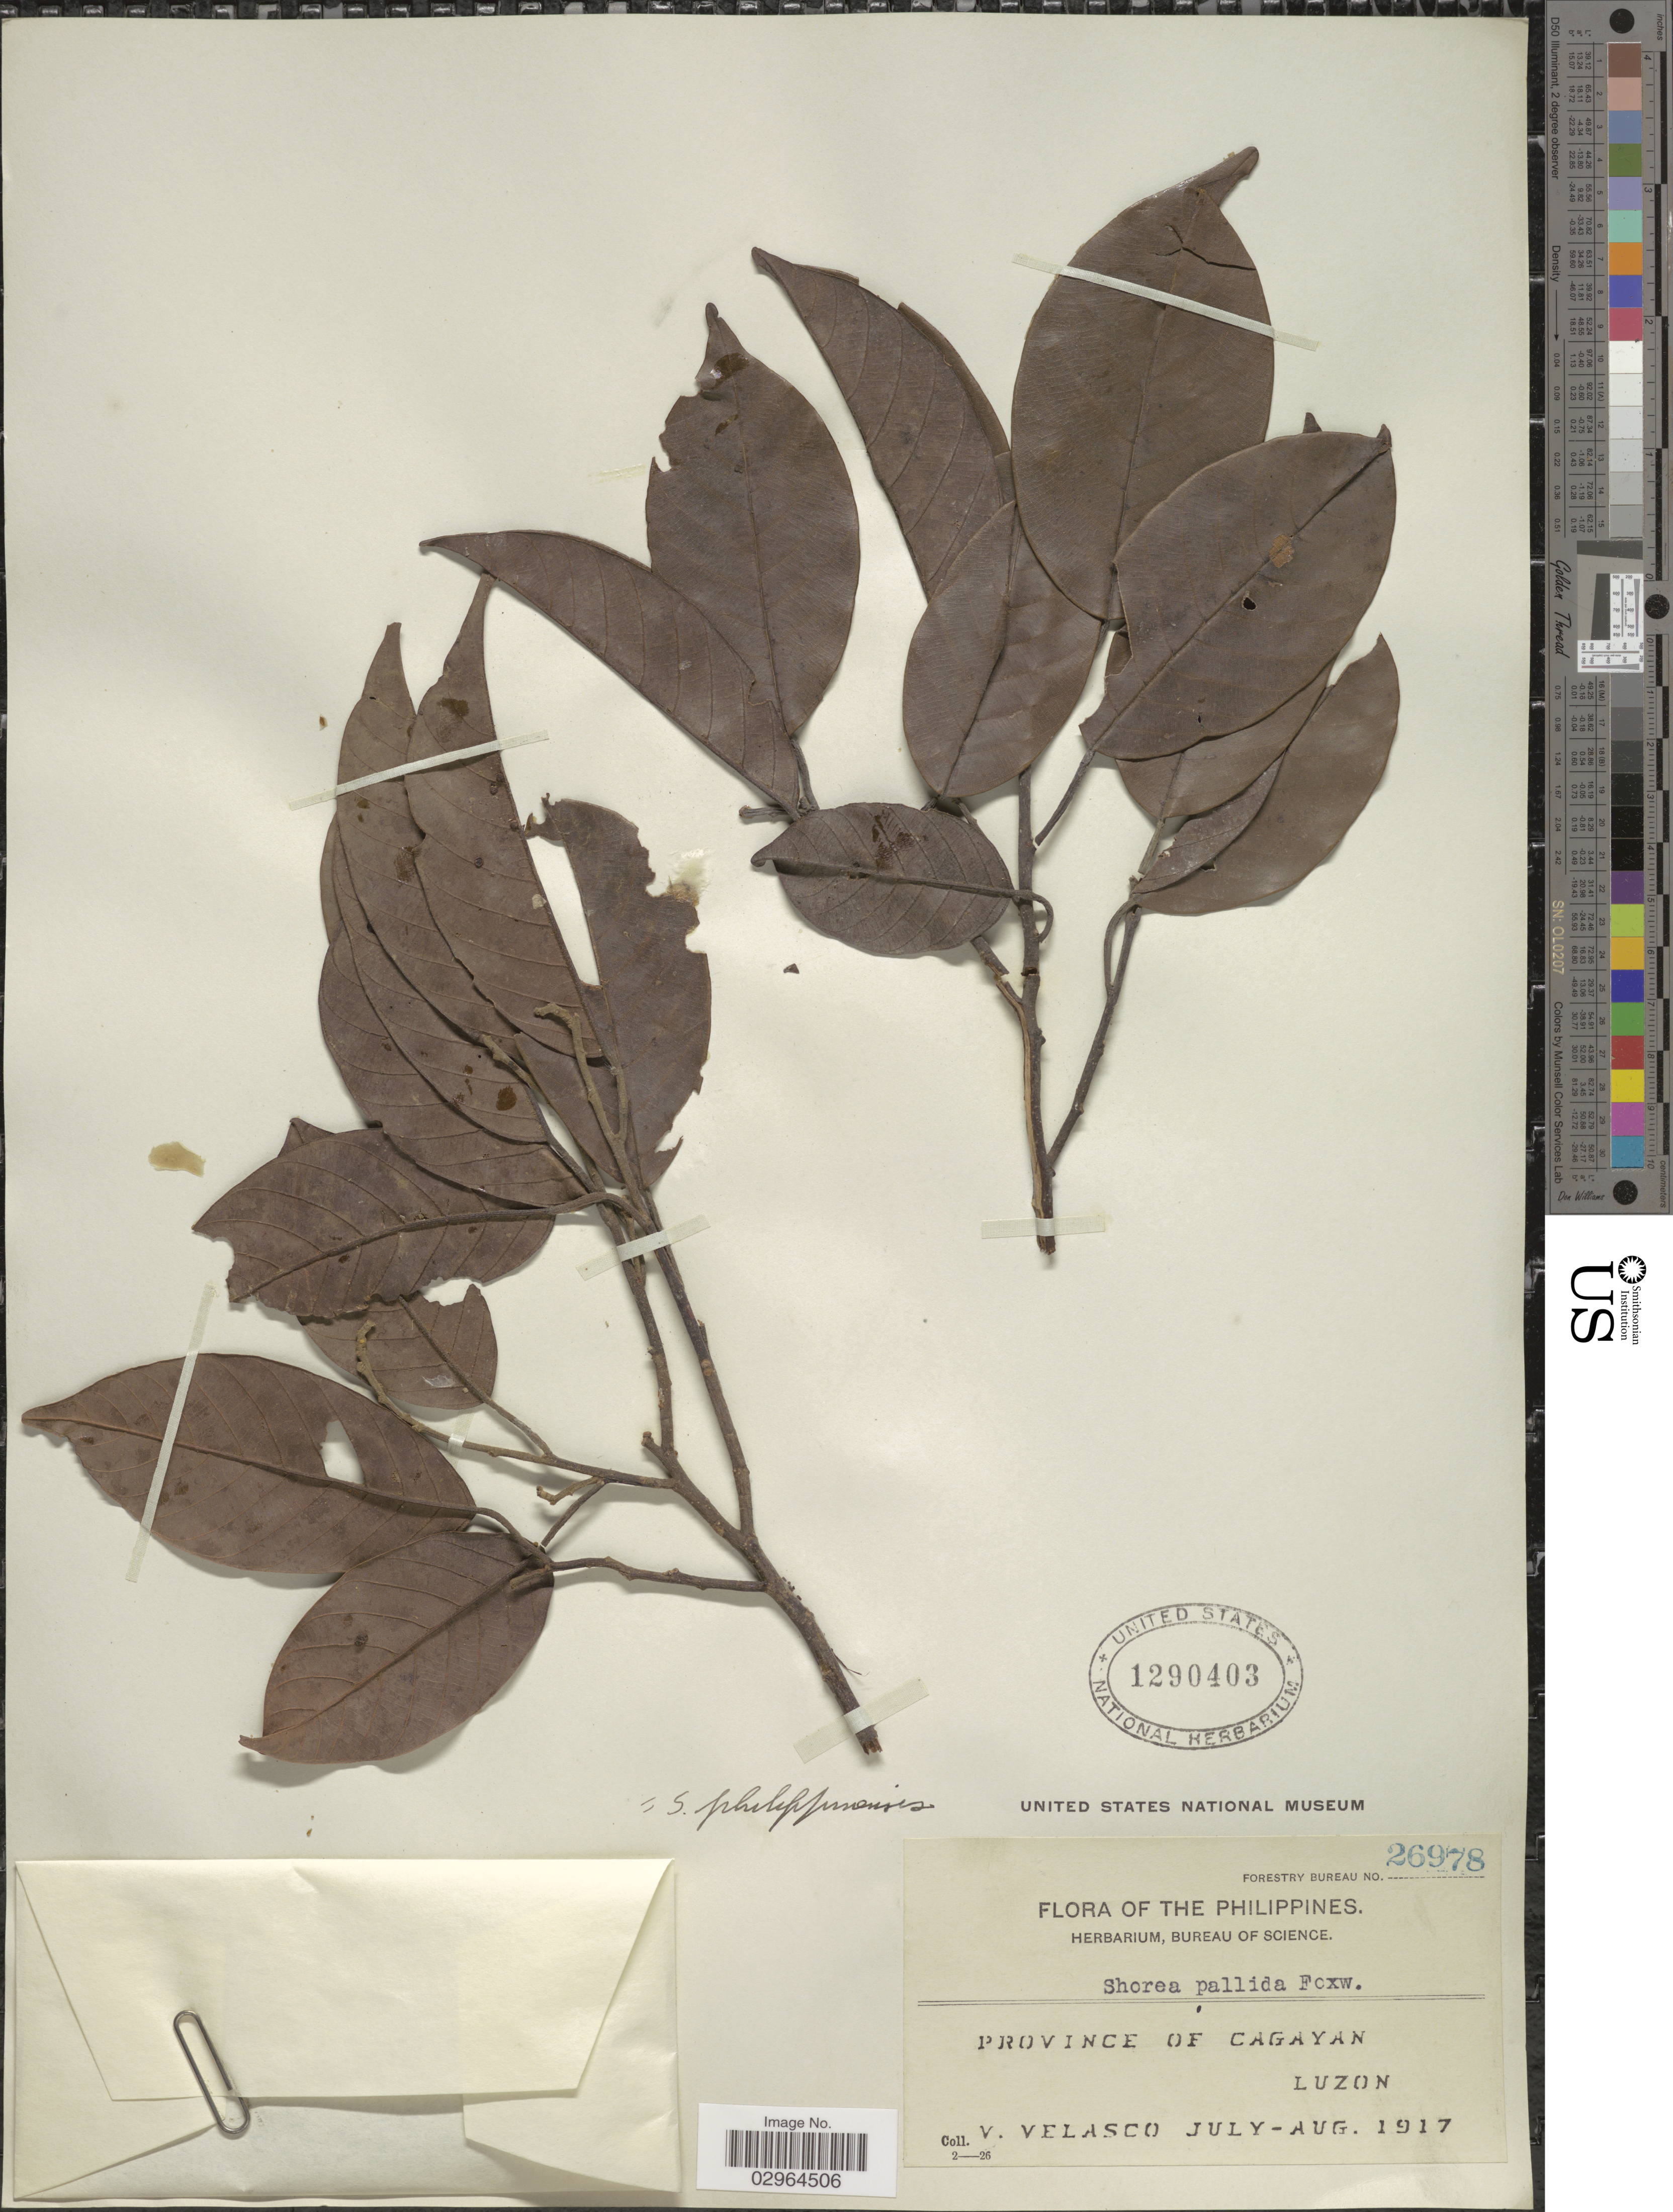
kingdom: Plantae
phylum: Tracheophyta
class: Magnoliopsida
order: Malvales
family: Dipterocarpaceae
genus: Anthoshorea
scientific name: Anthoshorea assamica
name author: (Dyer) P.S. Ashton & J. Heck.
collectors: V. Velasco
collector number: Forestry Bureau 26978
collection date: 1917-07/1917-08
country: Philippines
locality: Province of Cagayan, Luzon.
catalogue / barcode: US 1290403